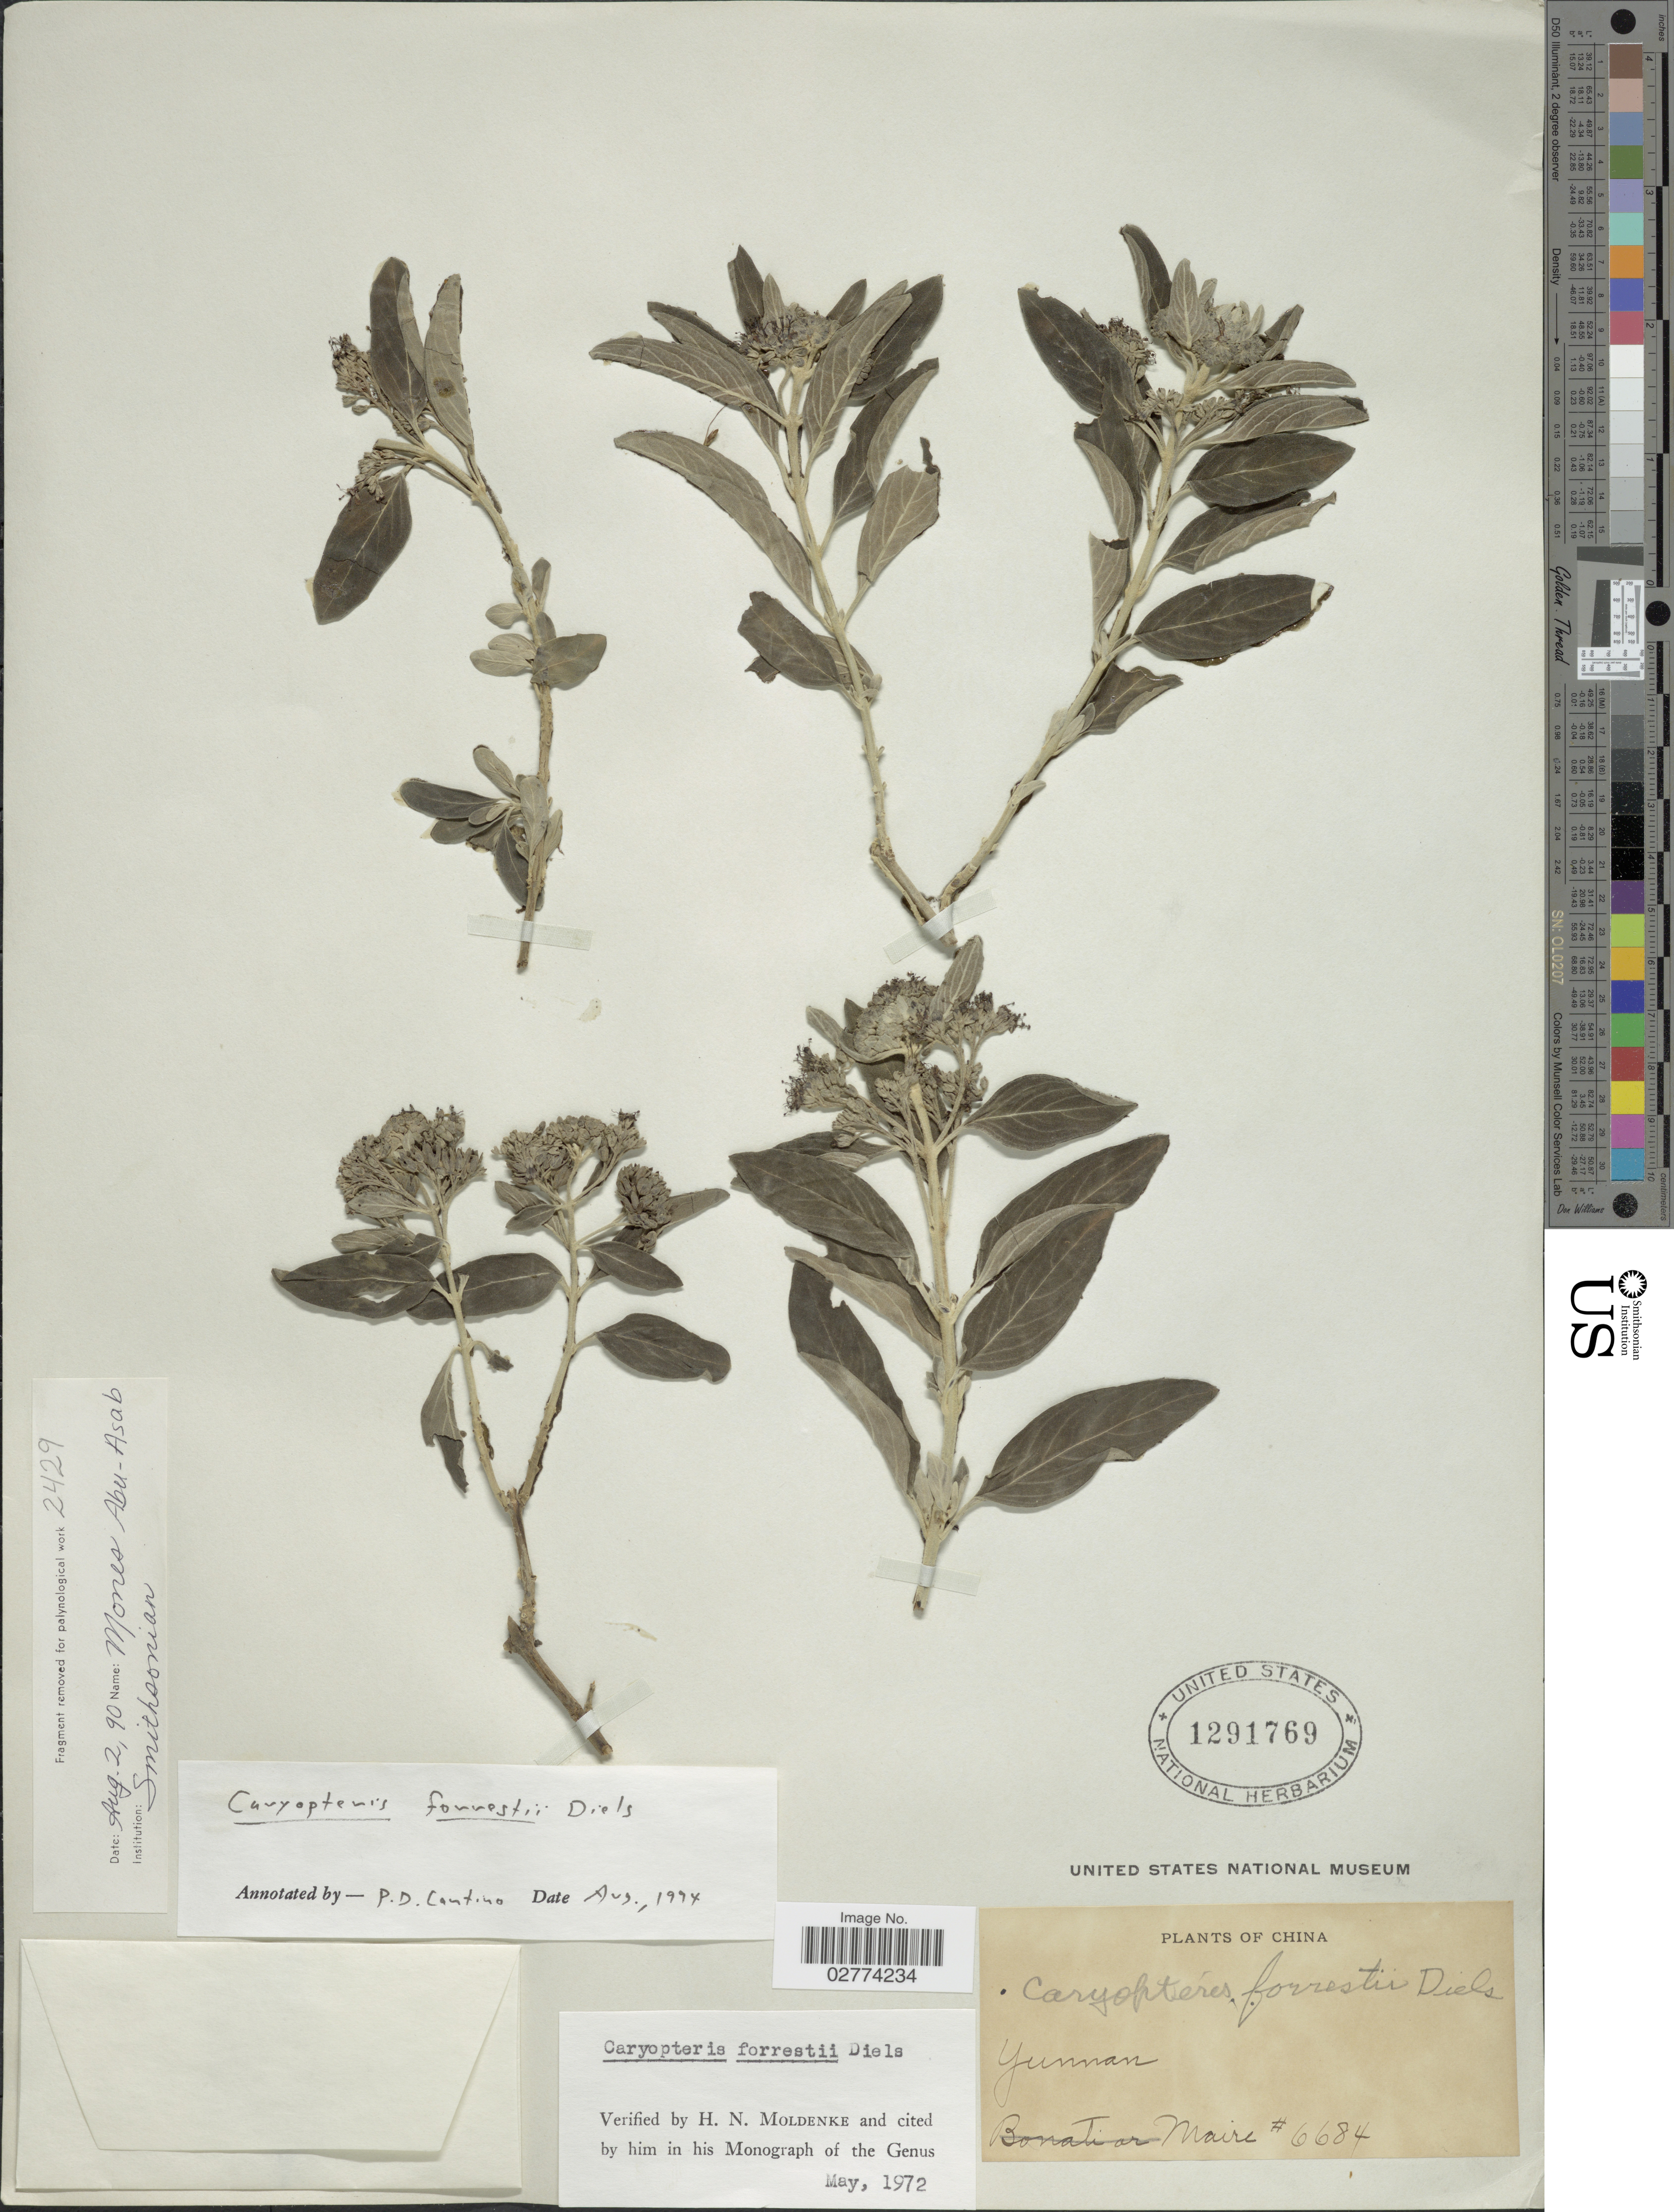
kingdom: Plantae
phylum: Tracheophyta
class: Magnoliopsida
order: Lamiales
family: Lamiaceae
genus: Caryopteris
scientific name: Caryopteris forrestii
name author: Diels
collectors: Maire, --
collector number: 6684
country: China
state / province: Yunnan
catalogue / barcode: US 1291769